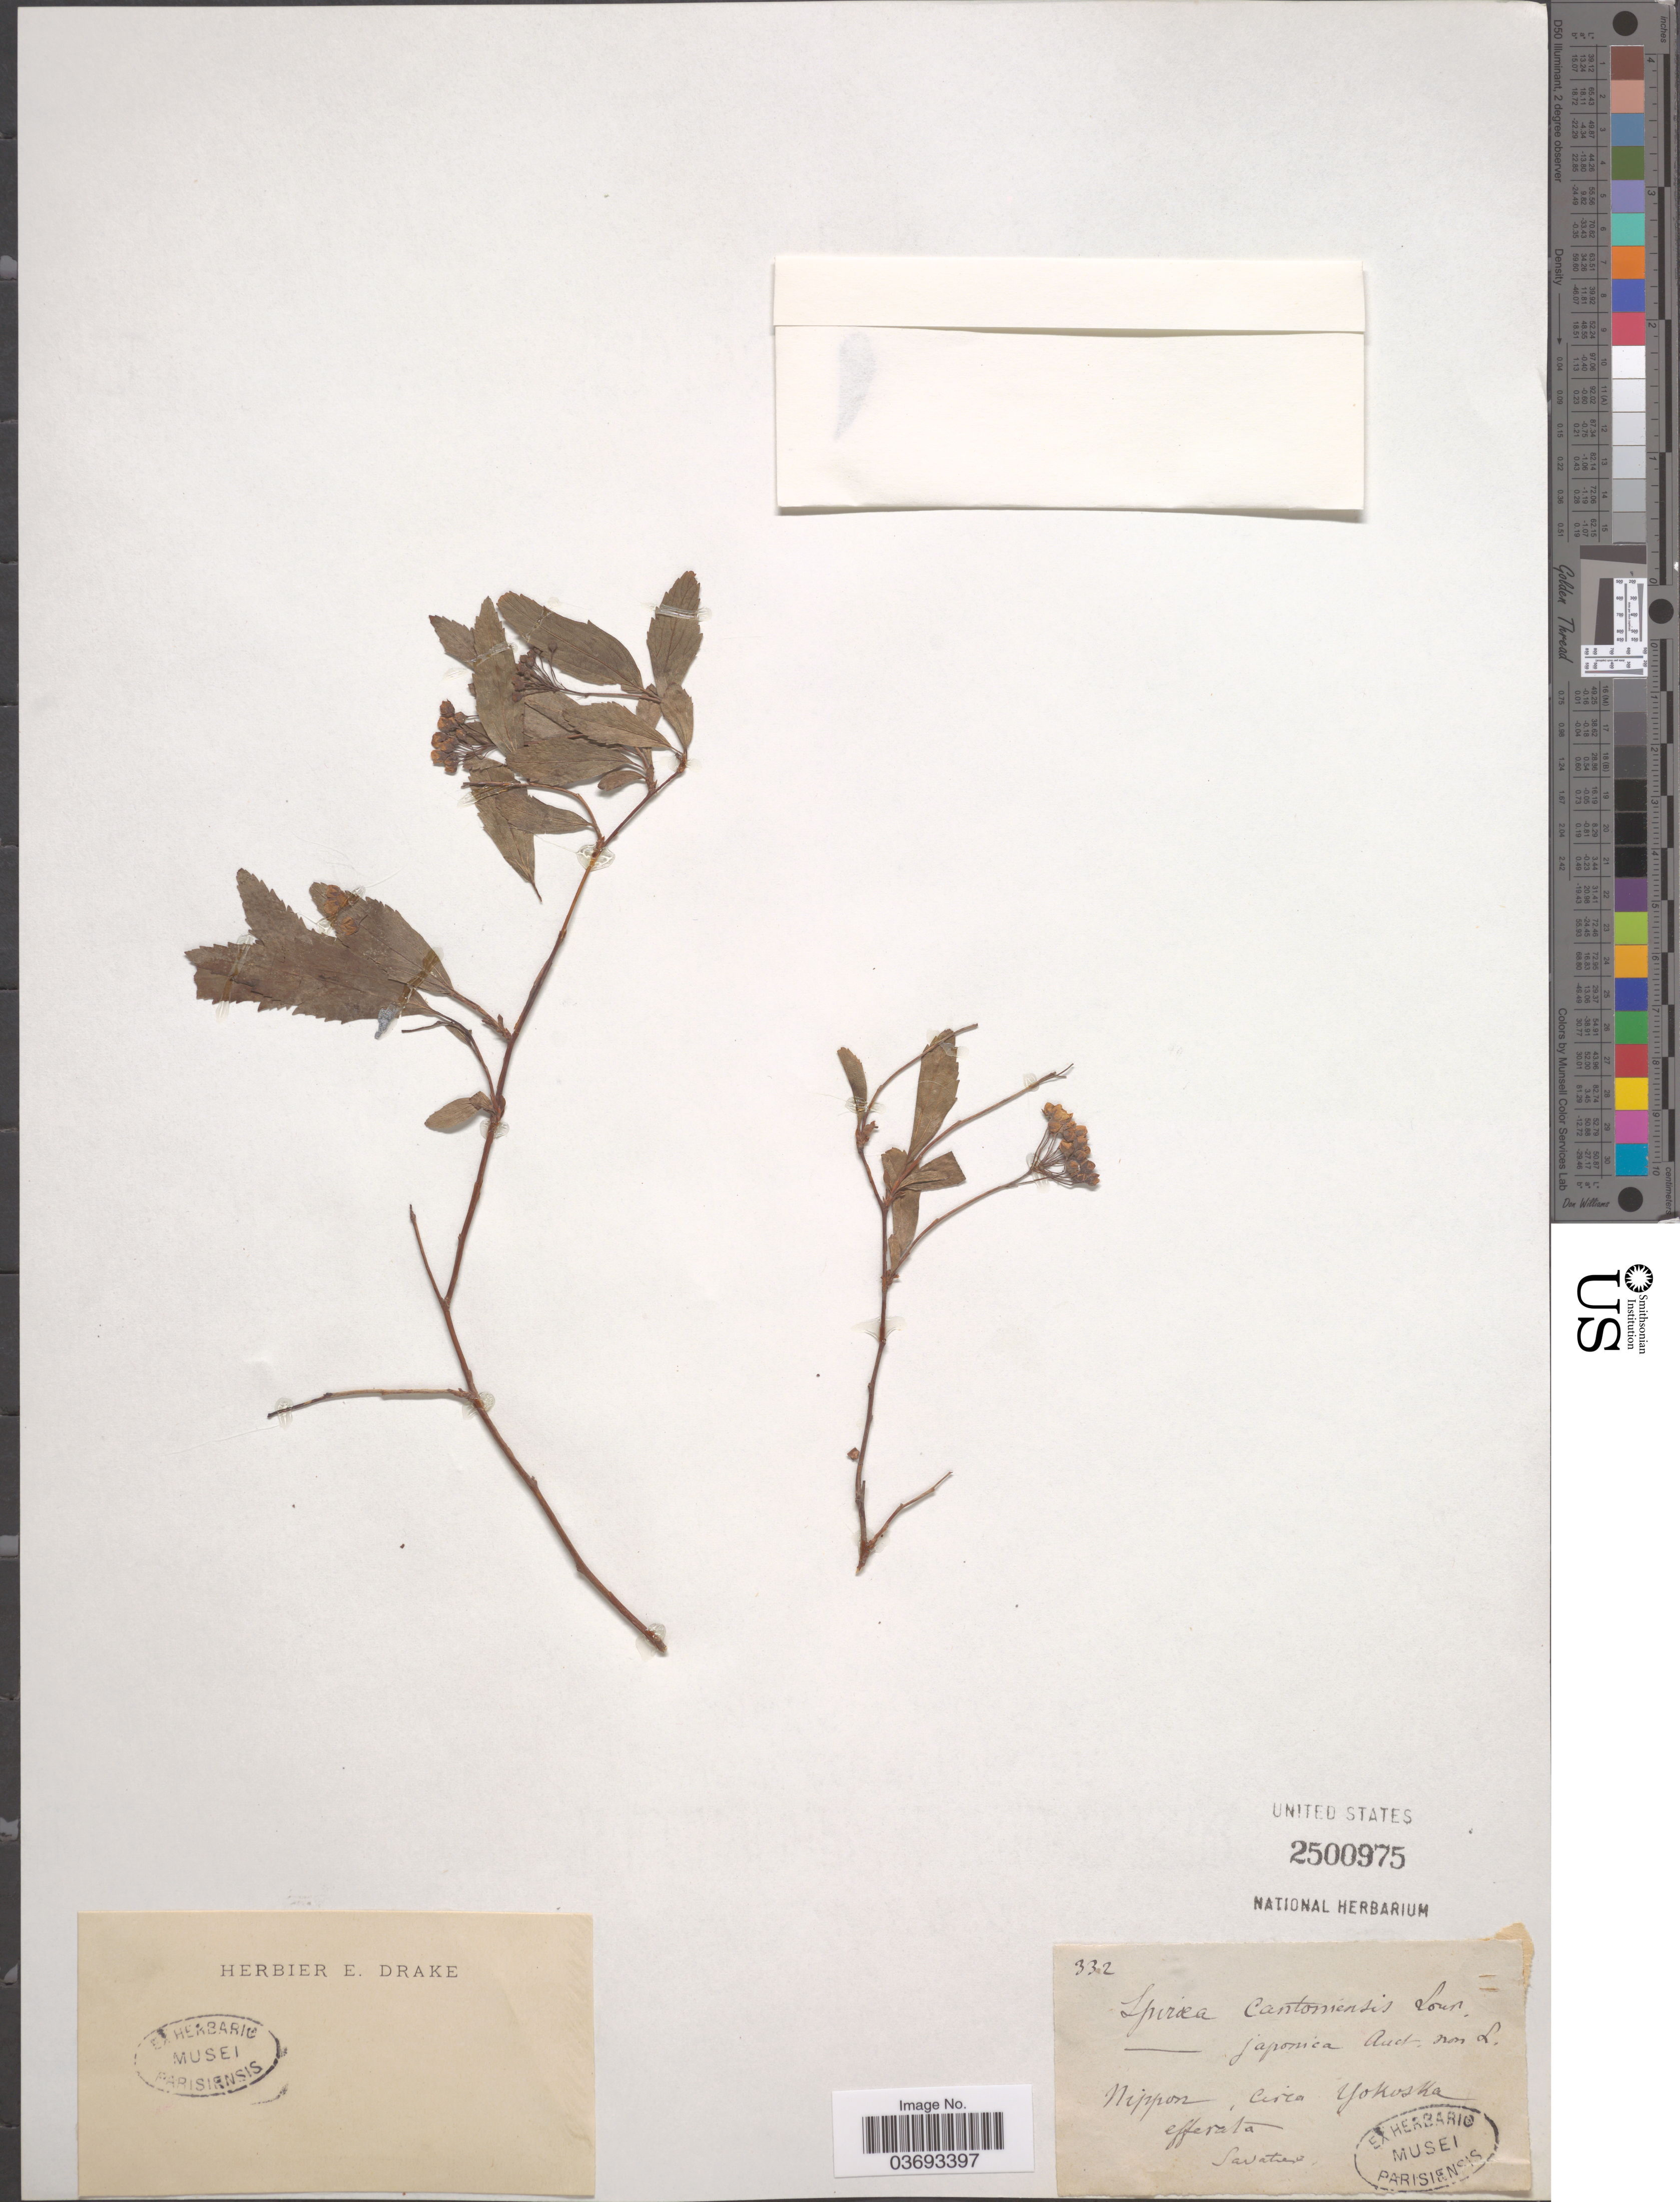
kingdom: Plantae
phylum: Tracheophyta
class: Magnoliopsida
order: Rosales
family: Rosaceae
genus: Spiraea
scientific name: Spiraea cantoniensis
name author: Lour.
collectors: Savatier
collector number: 332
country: Japan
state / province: Kanagawa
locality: Nippon, circa Yokoska efferata.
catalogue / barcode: US 2500975